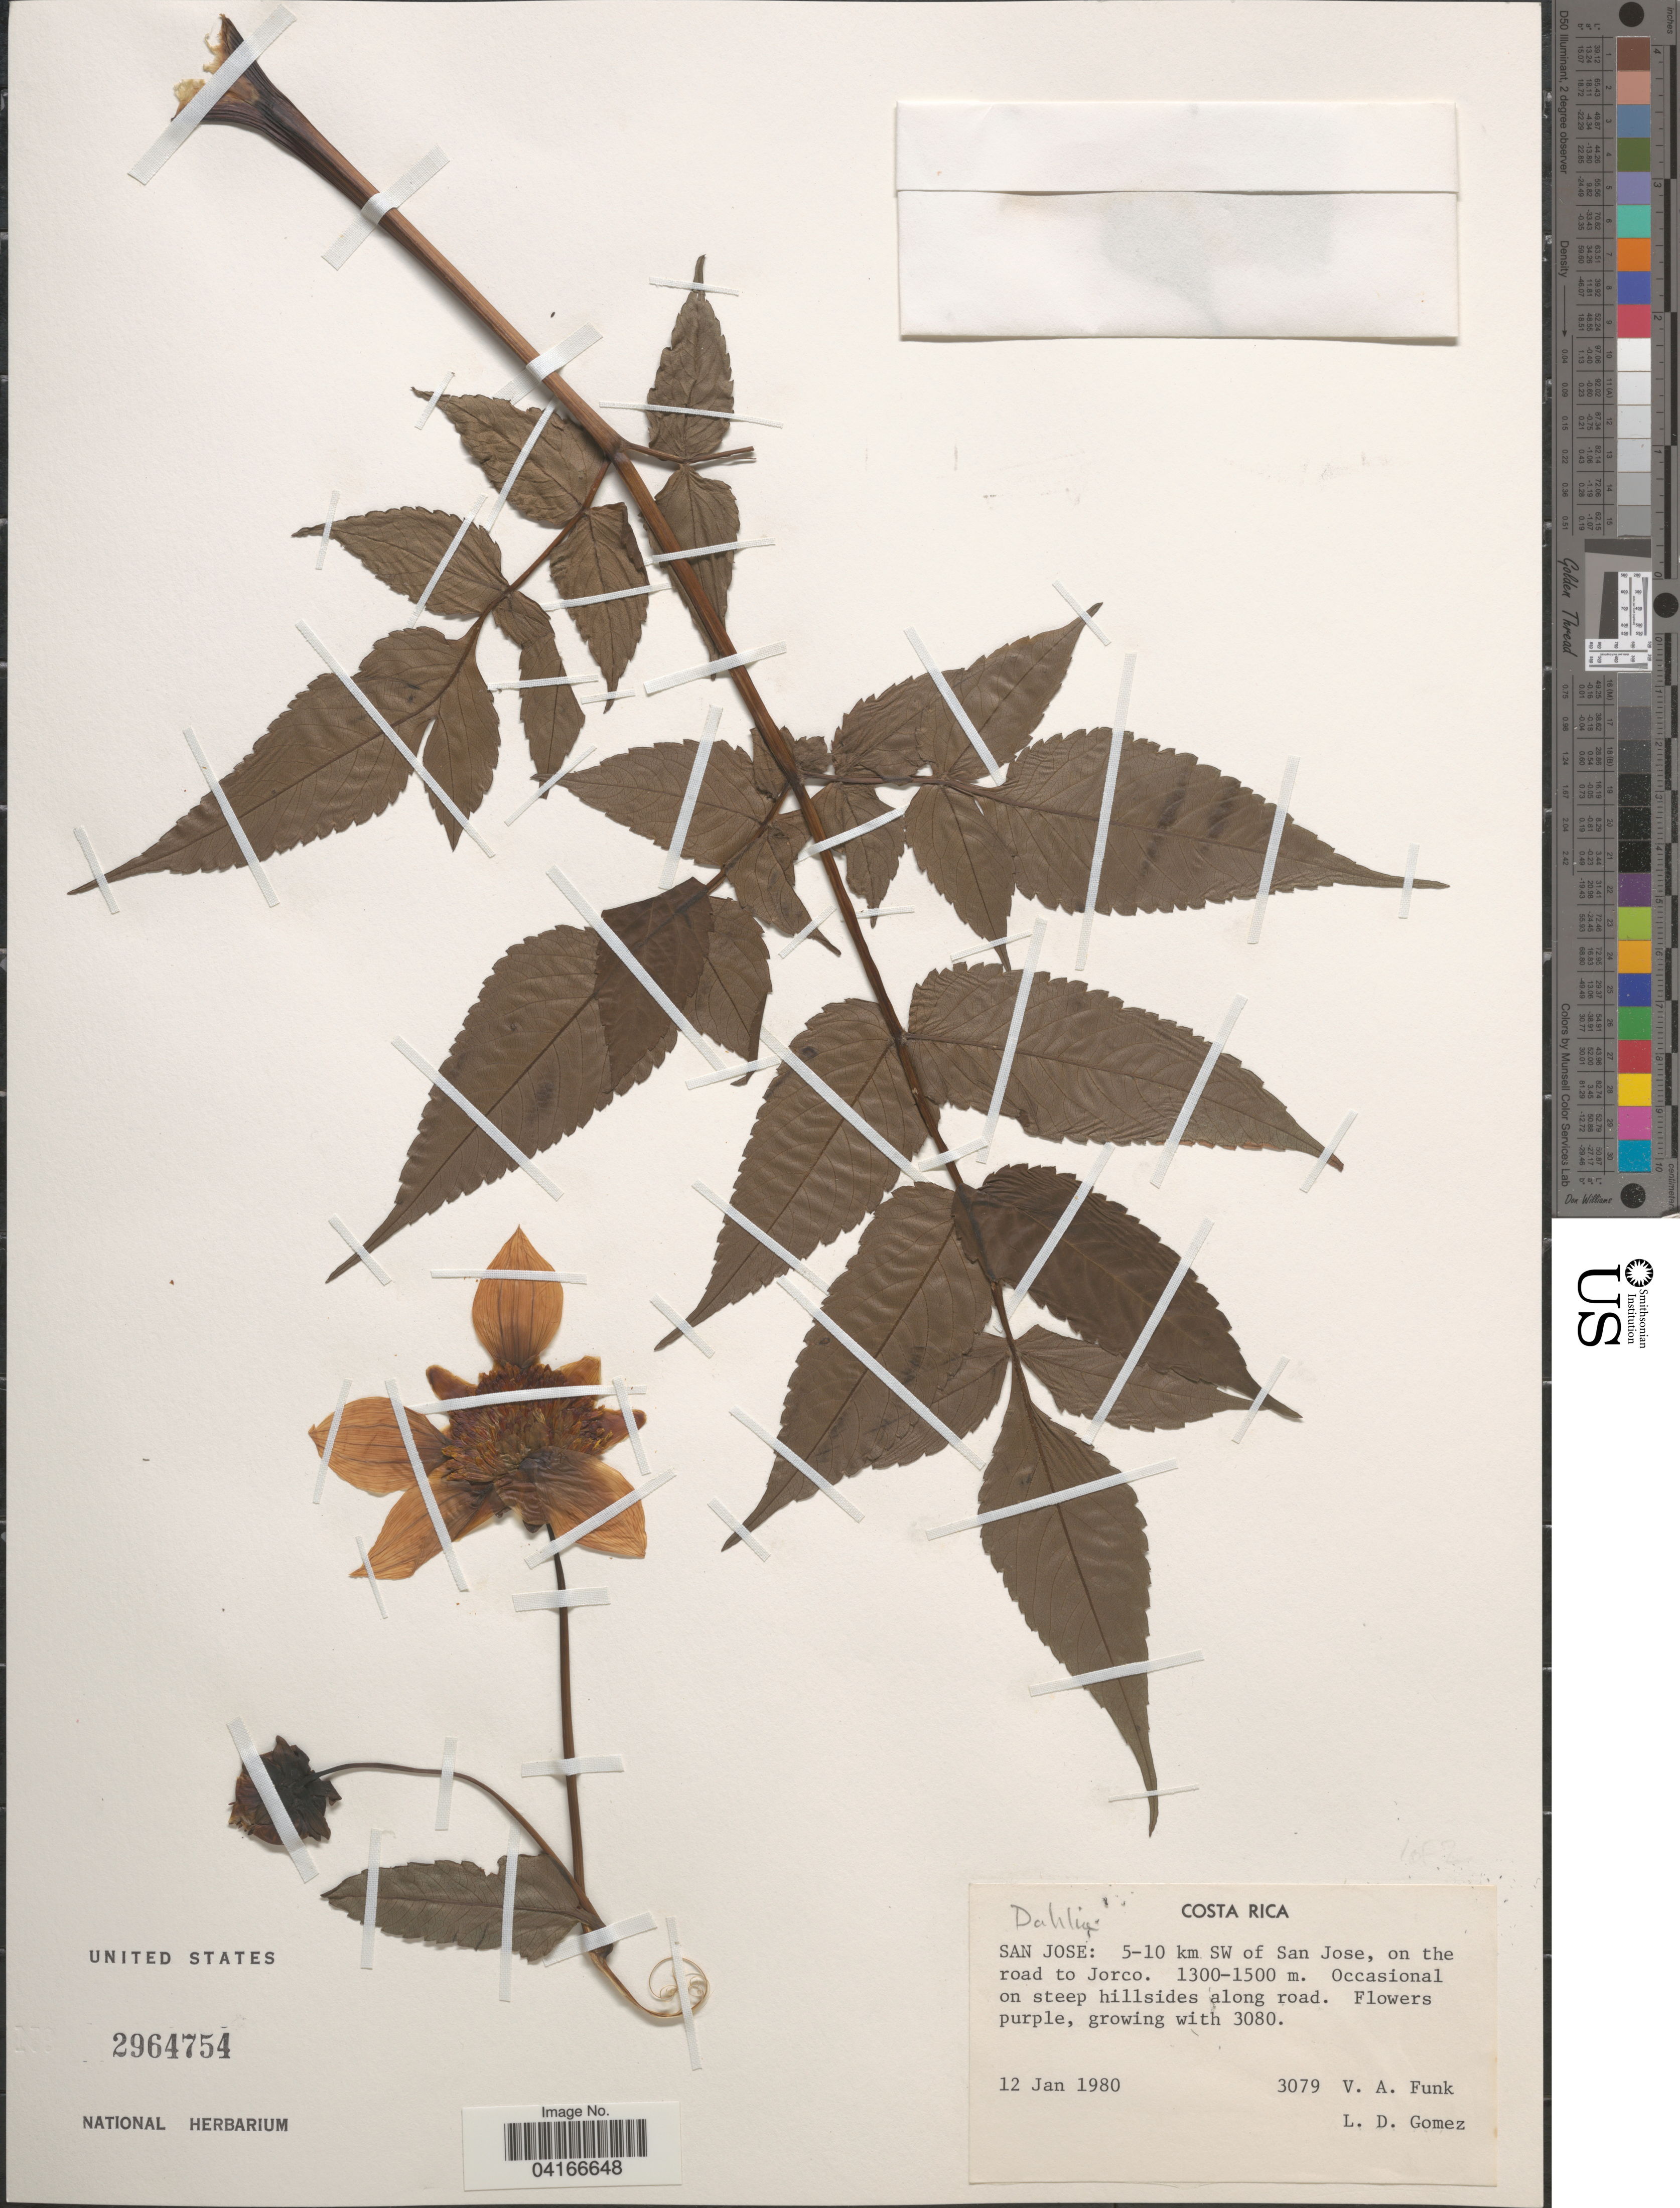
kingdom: Plantae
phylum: Tracheophyta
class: Magnoliopsida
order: Asterales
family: Asteraceae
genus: Dahlia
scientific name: Dahlia sp.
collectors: V. Funk & L. D. Gómez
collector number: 3079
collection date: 1980-01-12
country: Costa Rica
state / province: San José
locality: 5-10 km SW of San Jose, on the road to Jorco.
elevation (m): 1300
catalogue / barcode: US 2964754